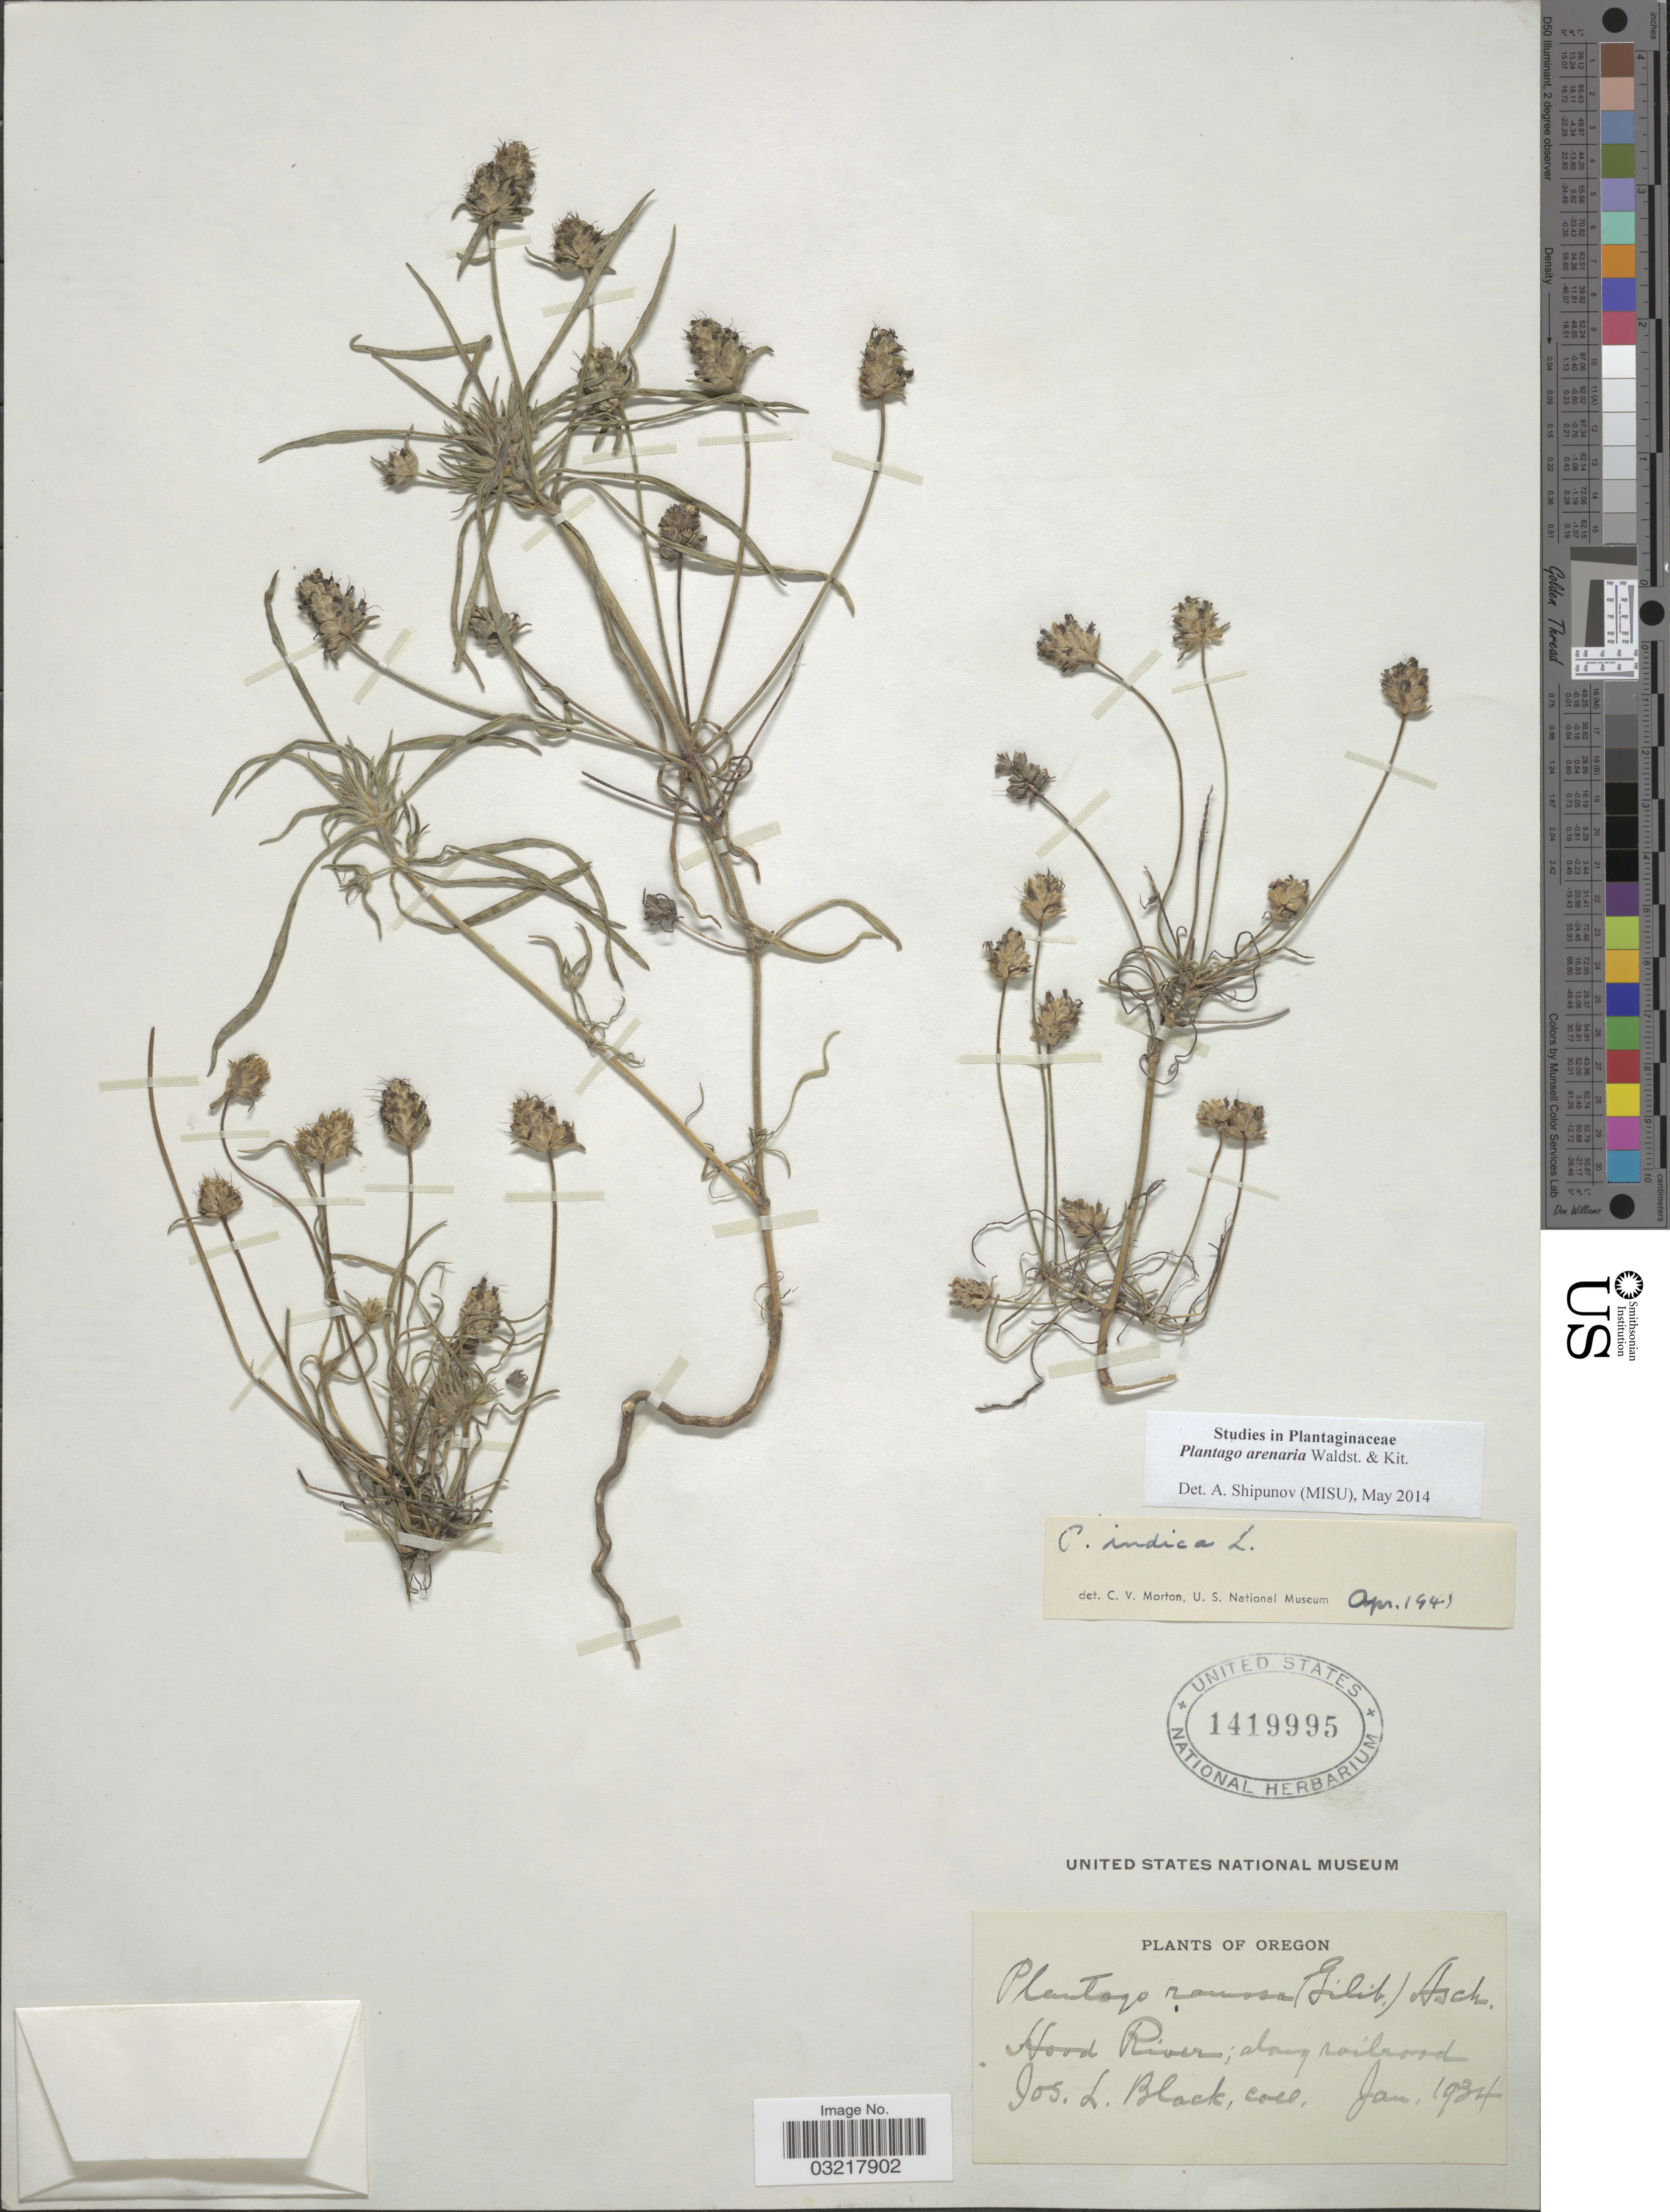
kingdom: Plantae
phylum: Tracheophyta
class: Magnoliopsida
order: Lamiales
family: Plantaginaceae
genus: Plantago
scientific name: Plantago arenaria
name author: Waldst. & Kit.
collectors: J. Black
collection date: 1934-01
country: United States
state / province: Oregon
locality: Hood River; along railroad.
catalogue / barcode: US 1419995